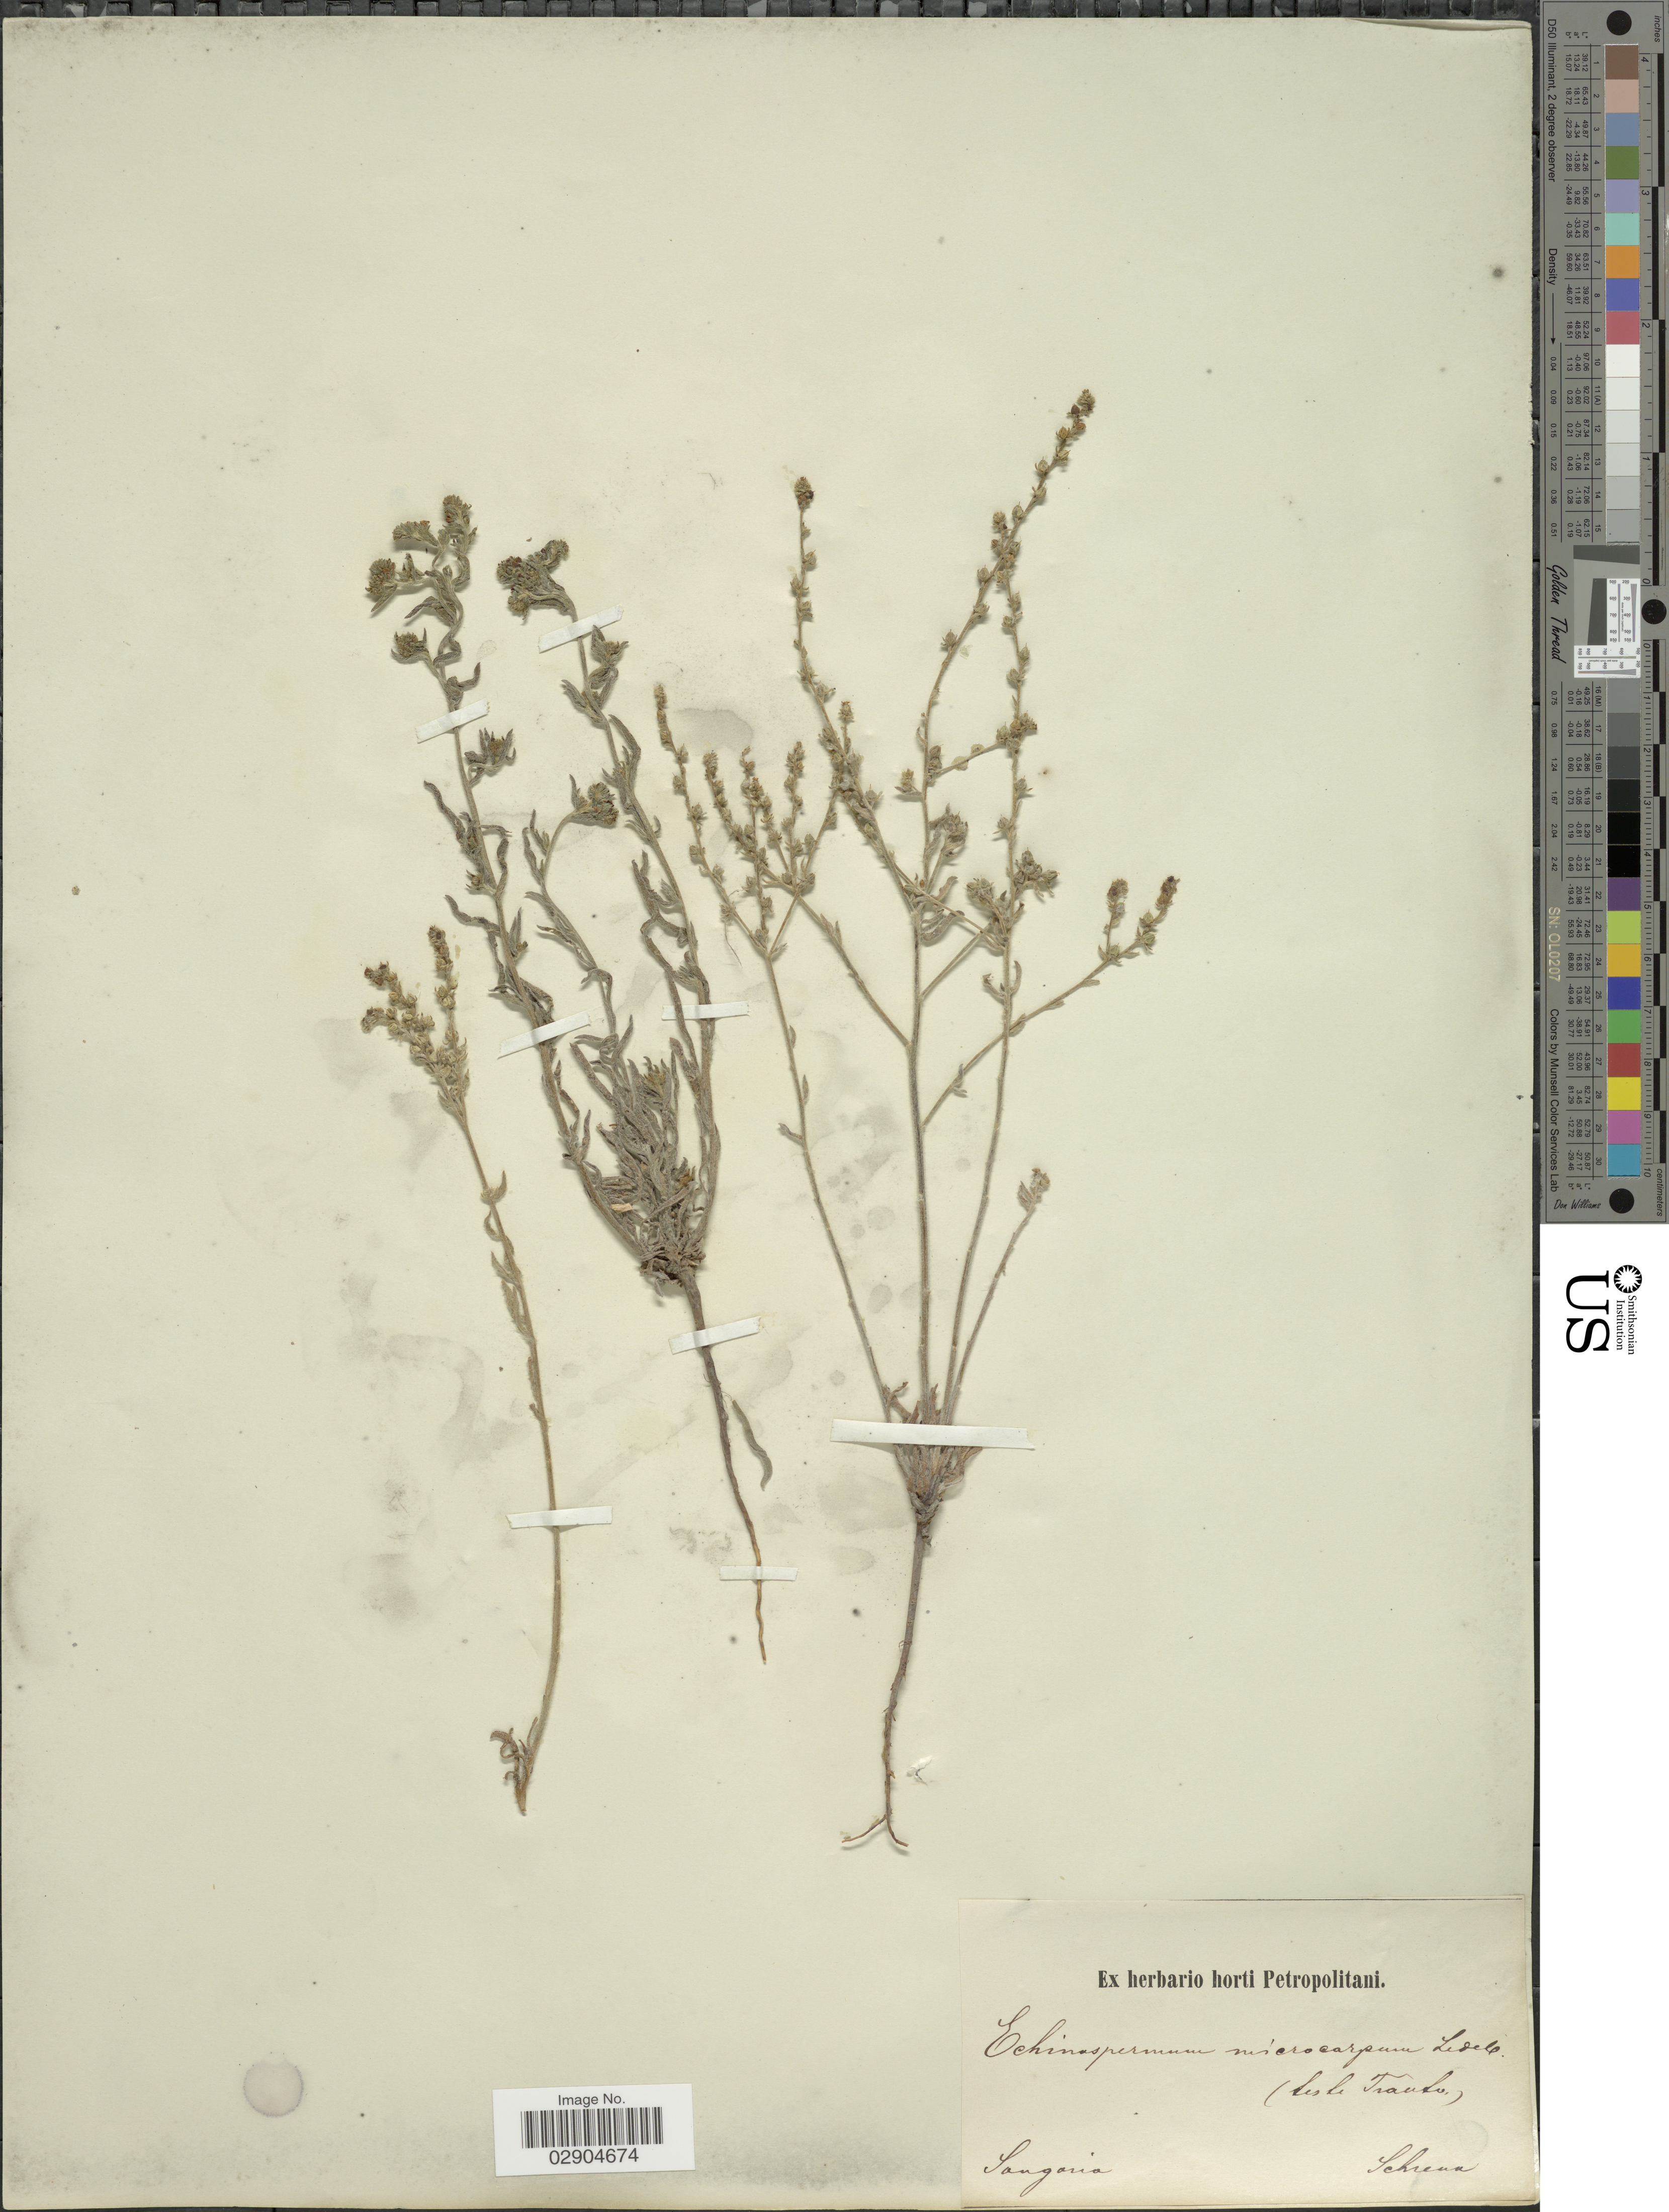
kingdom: Plantae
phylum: Tracheophyta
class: Magnoliopsida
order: Boraginales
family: Boraginaceae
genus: Lappula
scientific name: Lappula microcarpa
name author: (Ledeb.) Gürke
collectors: A.G. Schrenk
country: Kazakhstan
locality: Songoria.